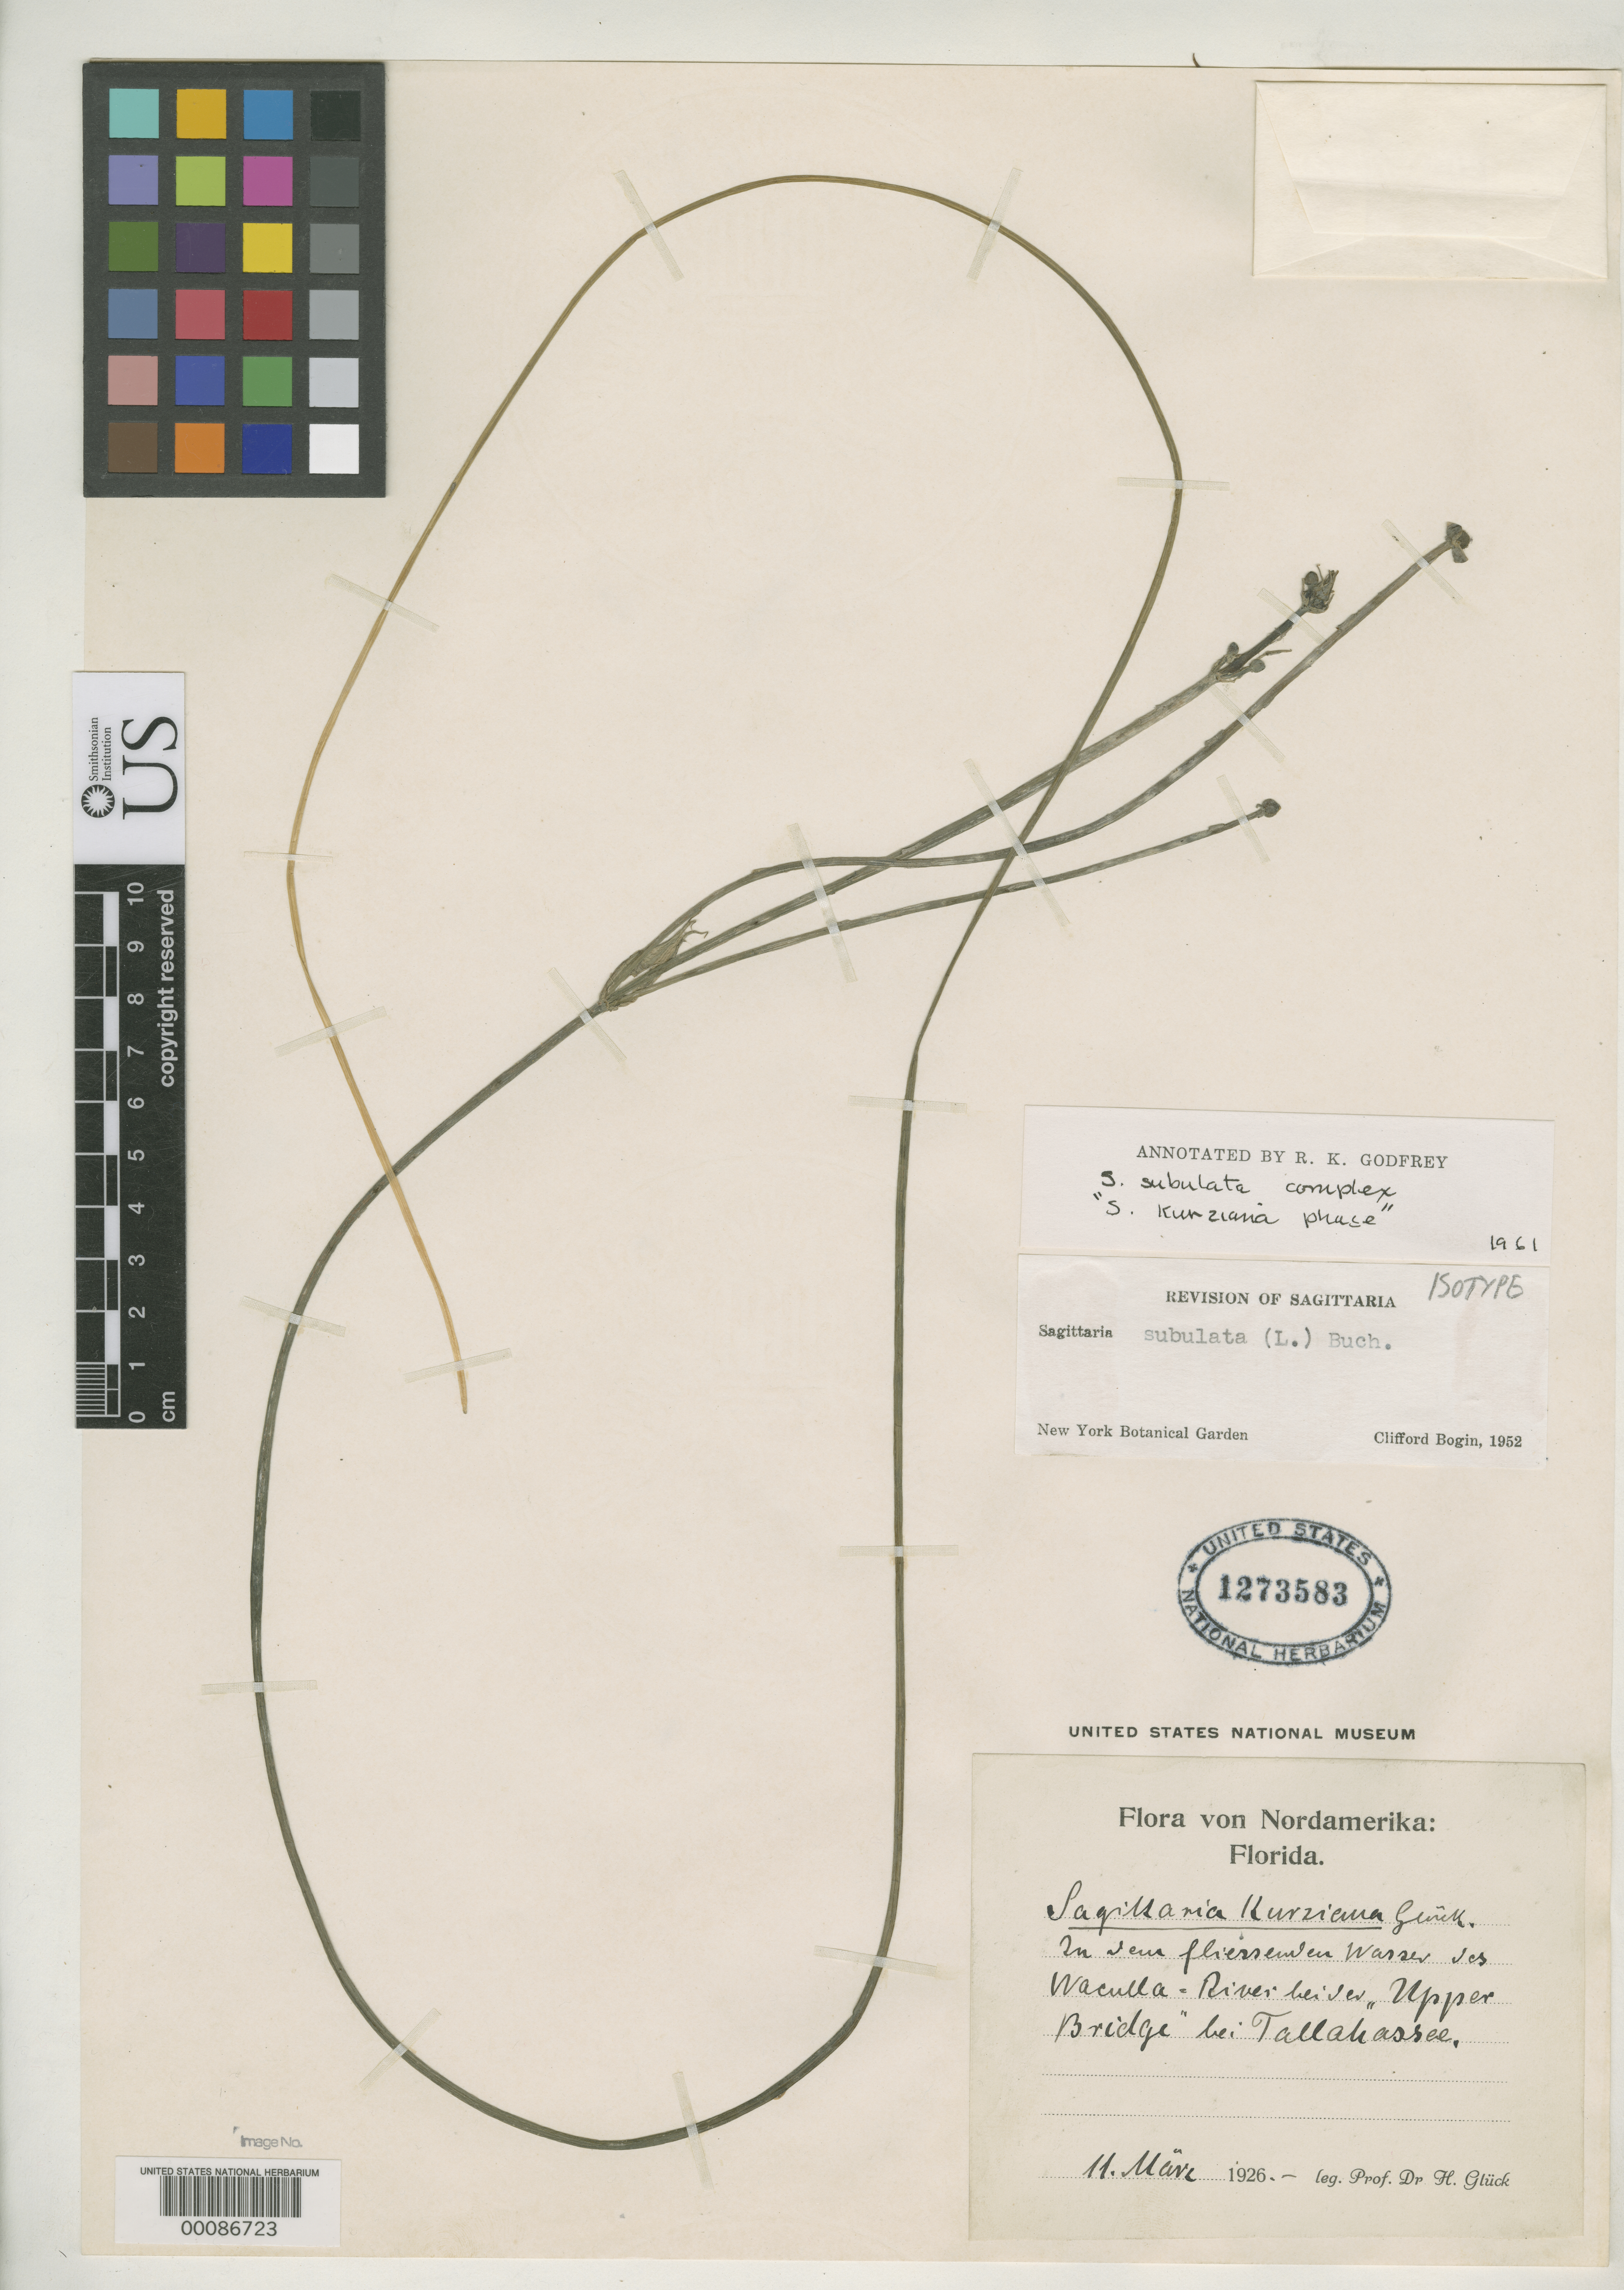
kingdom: Plantae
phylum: Tracheophyta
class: Liliopsida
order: Alismatales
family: Alismataceae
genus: Sagittaria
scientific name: Sagittaria kurziana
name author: Glück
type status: Isotype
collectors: C. Glück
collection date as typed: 11 Mar 1926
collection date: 1926-03-11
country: United States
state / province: Florida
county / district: Wakulla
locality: Waculla River, upper bridge near Tallahassee.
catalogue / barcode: US 1273583